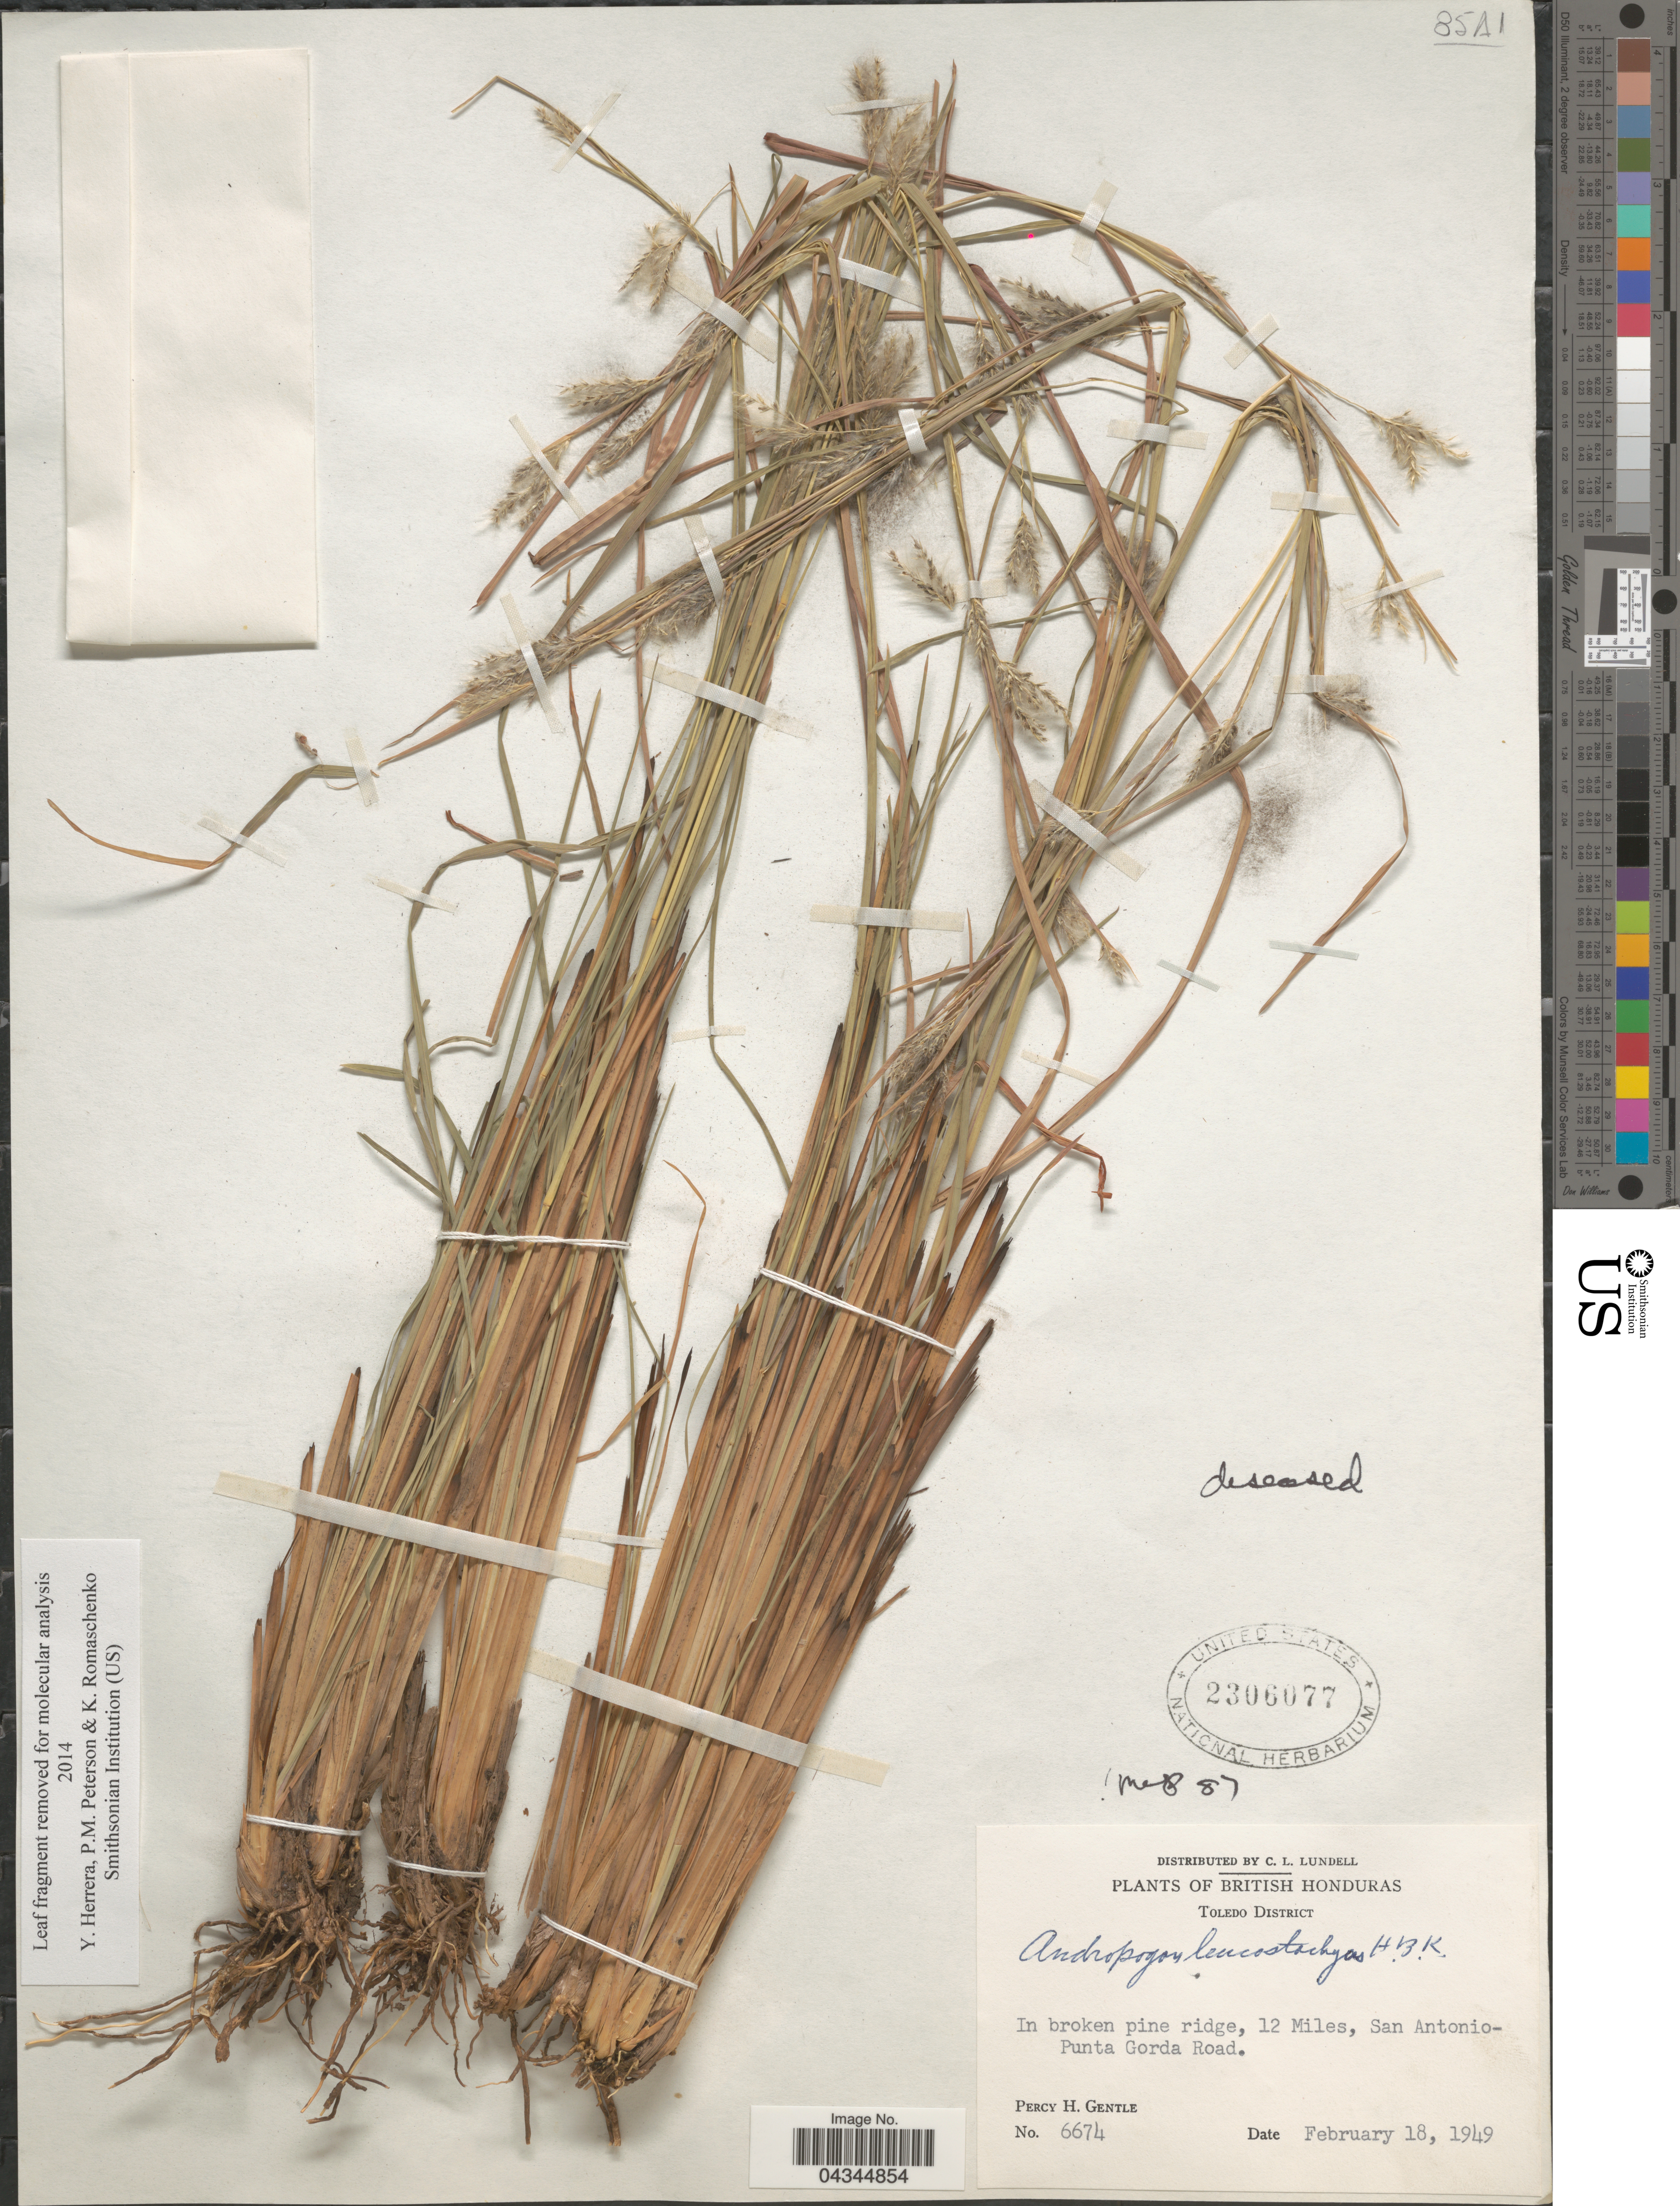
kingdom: Plantae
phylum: Tracheophyta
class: Liliopsida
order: Poales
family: Poaceae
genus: Andropogon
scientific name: Andropogon leucostachyus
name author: Kunth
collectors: P. H. Gentle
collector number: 6674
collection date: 1949-02-18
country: Belize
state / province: Toledo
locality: British Honduras. Toledo District. In broken pine ridge, 12 Miles, San Antonio-Punta Gorda Road.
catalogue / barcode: US 2306077